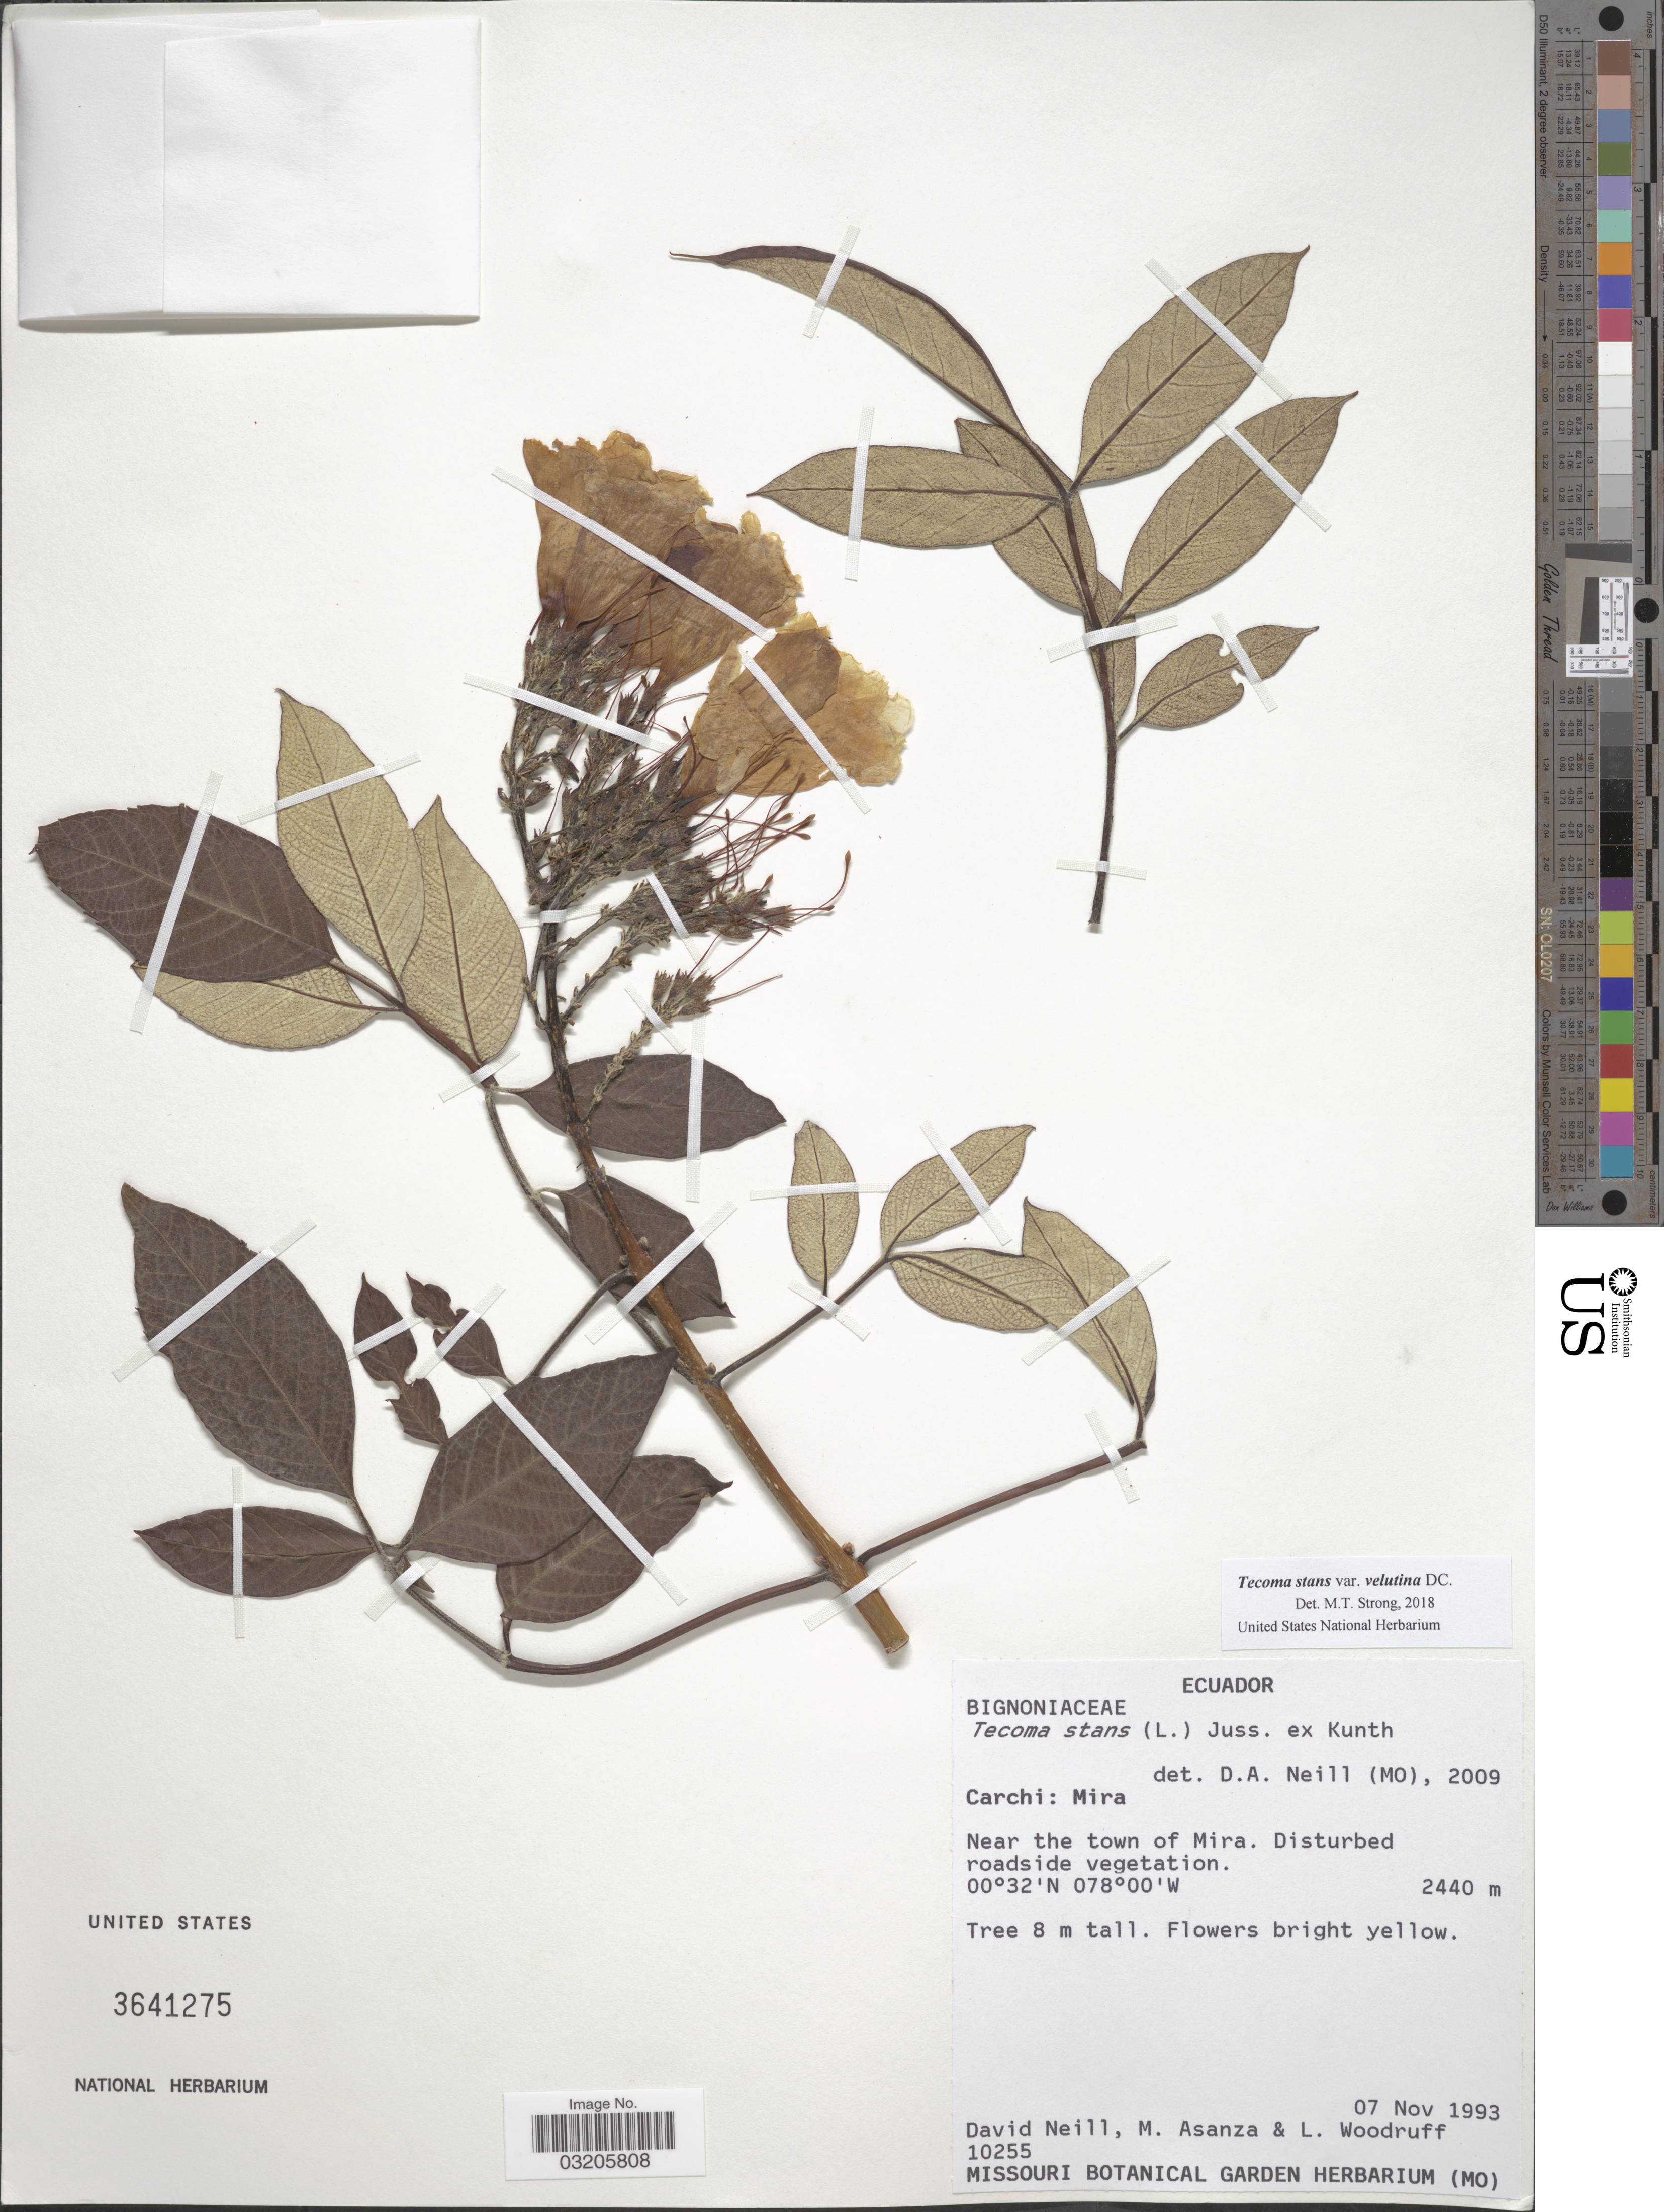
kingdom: Plantae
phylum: Tracheophyta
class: Magnoliopsida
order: Lamiales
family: Bignoniaceae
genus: Tecoma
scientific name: Tecoma stans var. velutina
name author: DC.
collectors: D. Neill, M. Asanza & L. Woodruff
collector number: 10255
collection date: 1993-11-07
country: Ecuador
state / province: Carchi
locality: Mira. Near the town of Mira.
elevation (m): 2440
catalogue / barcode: US 3641275